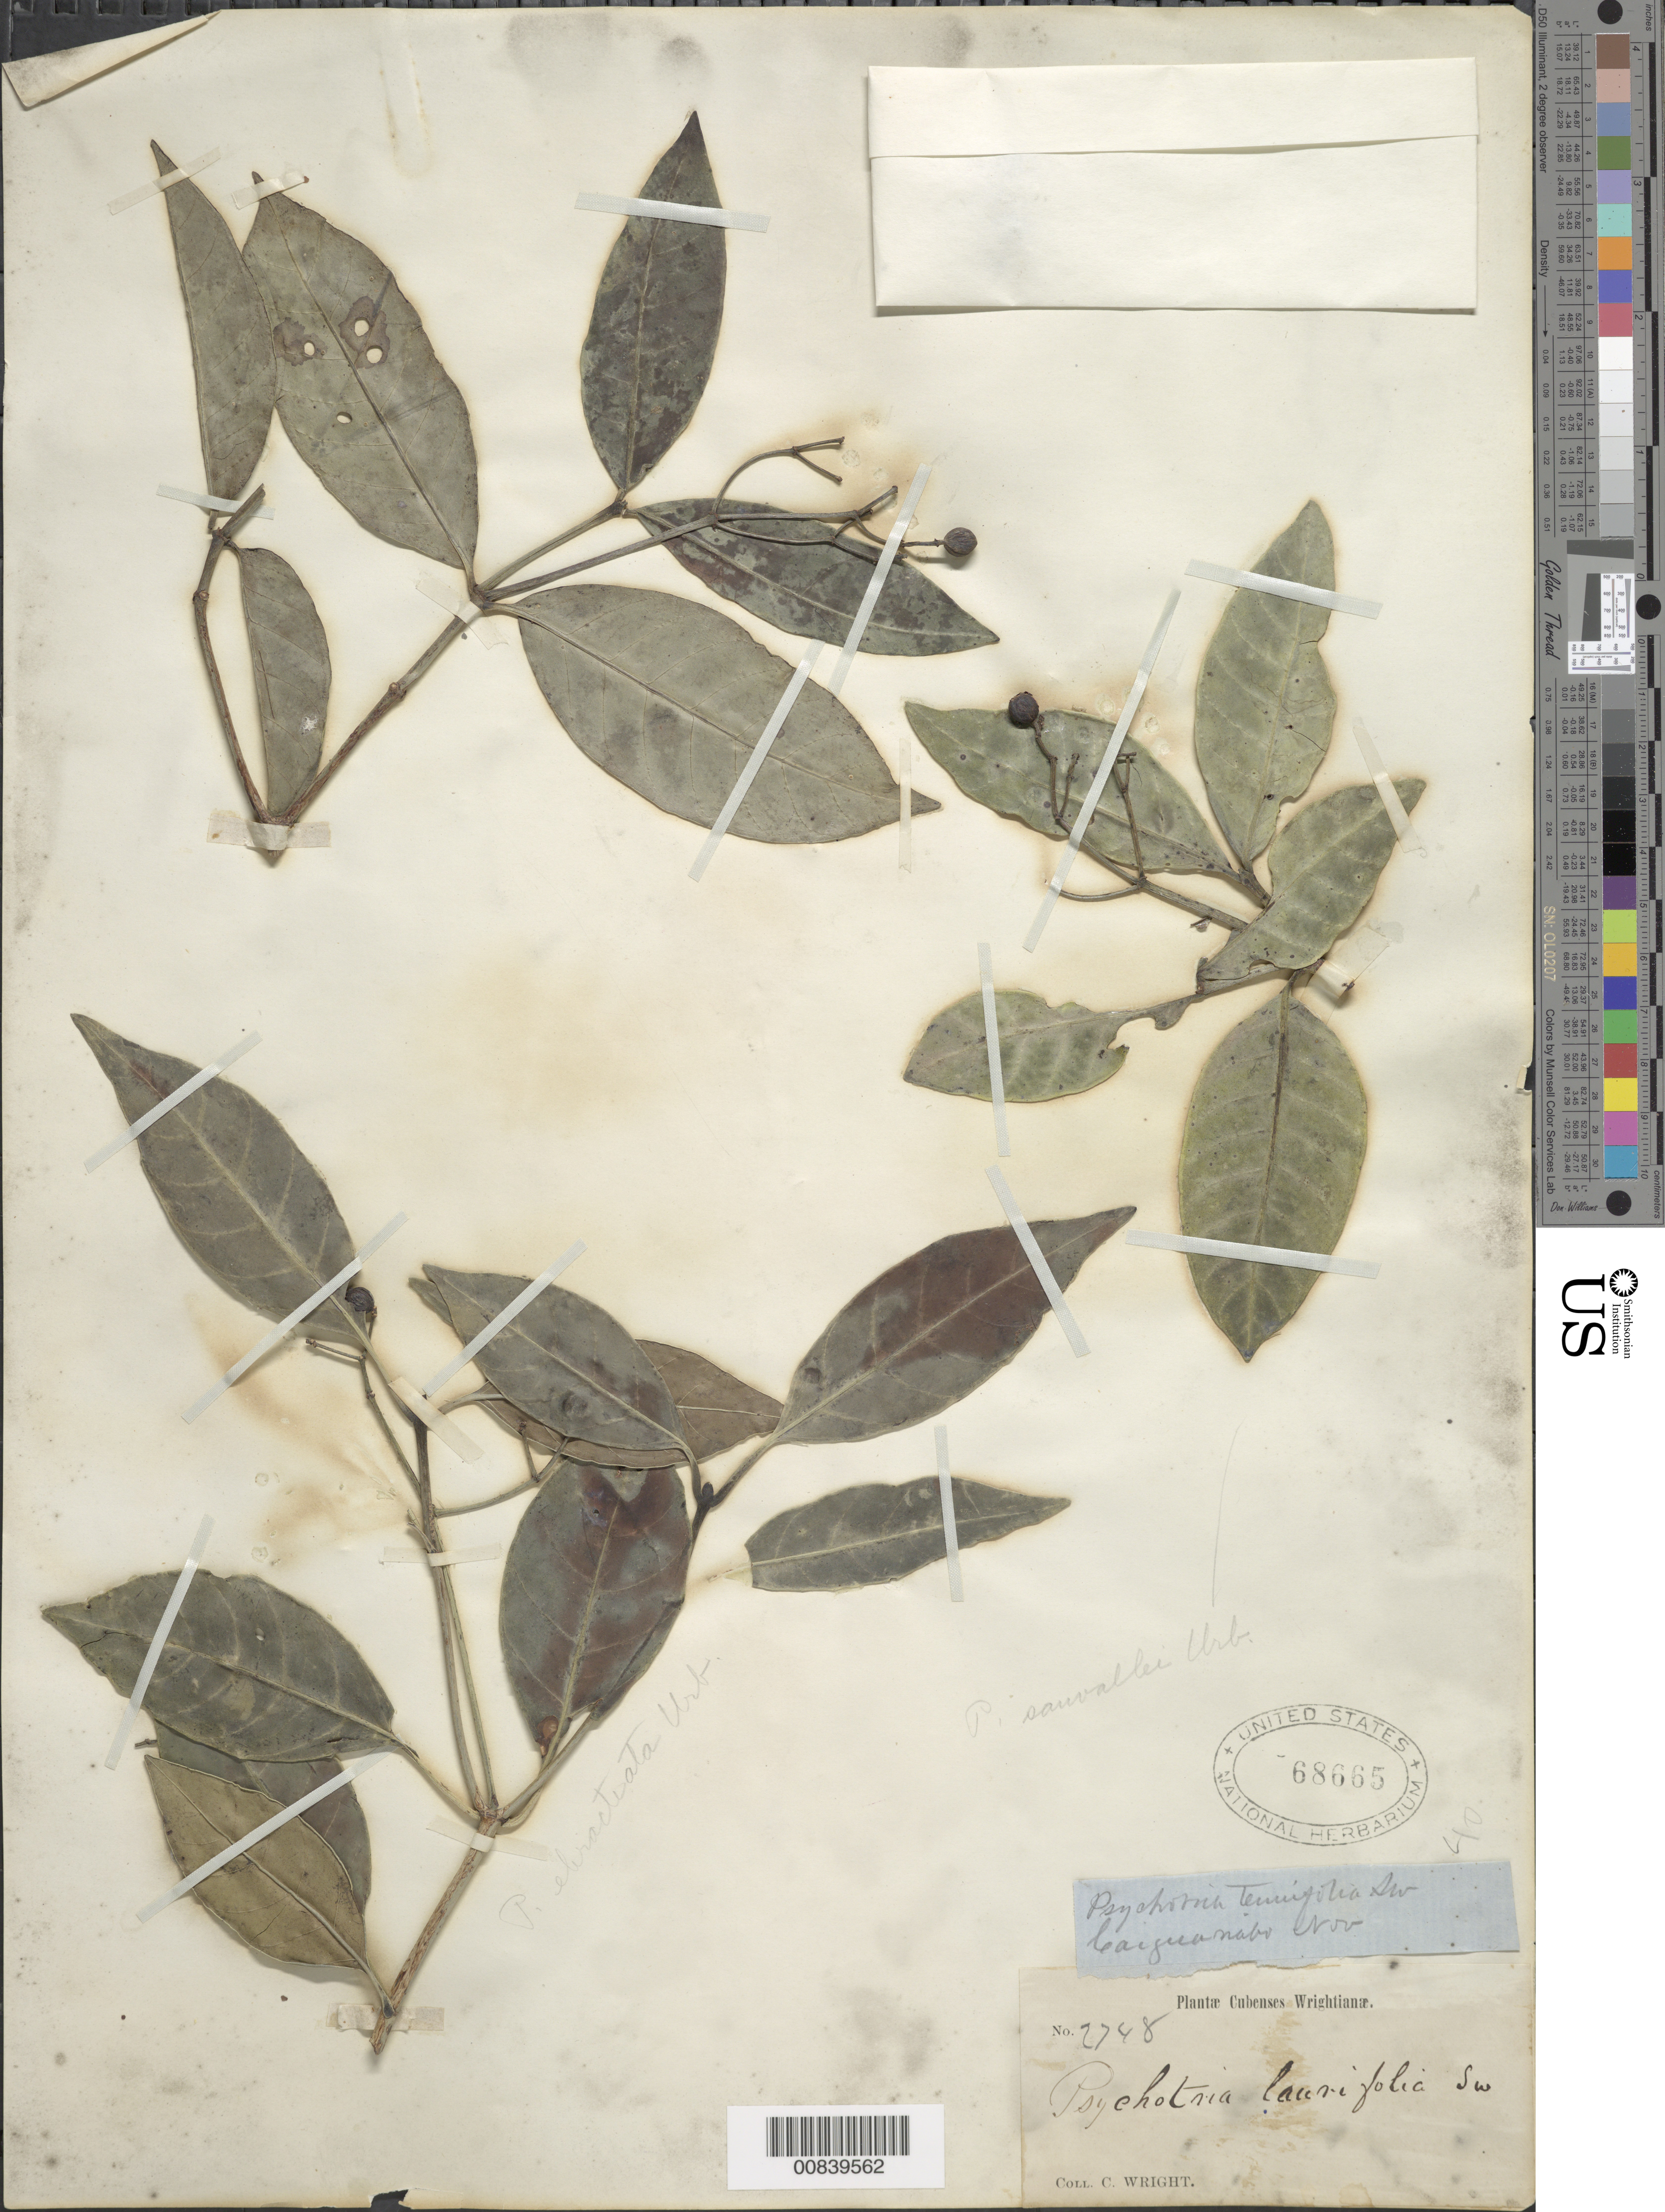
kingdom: Plantae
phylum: Tracheophyta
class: Magnoliopsida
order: Gentianales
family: Rubiaceae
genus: Psychotria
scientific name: Psychotria glabrata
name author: Sw.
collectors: C. Wright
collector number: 2748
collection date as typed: Nov 1865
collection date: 1865-11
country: Cuba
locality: Caiguanabo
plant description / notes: There are 2 separate sheets of this species with the same Coll. No. One collection was done in May and the other in Nov., both by C. Wright.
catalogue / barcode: US 68665